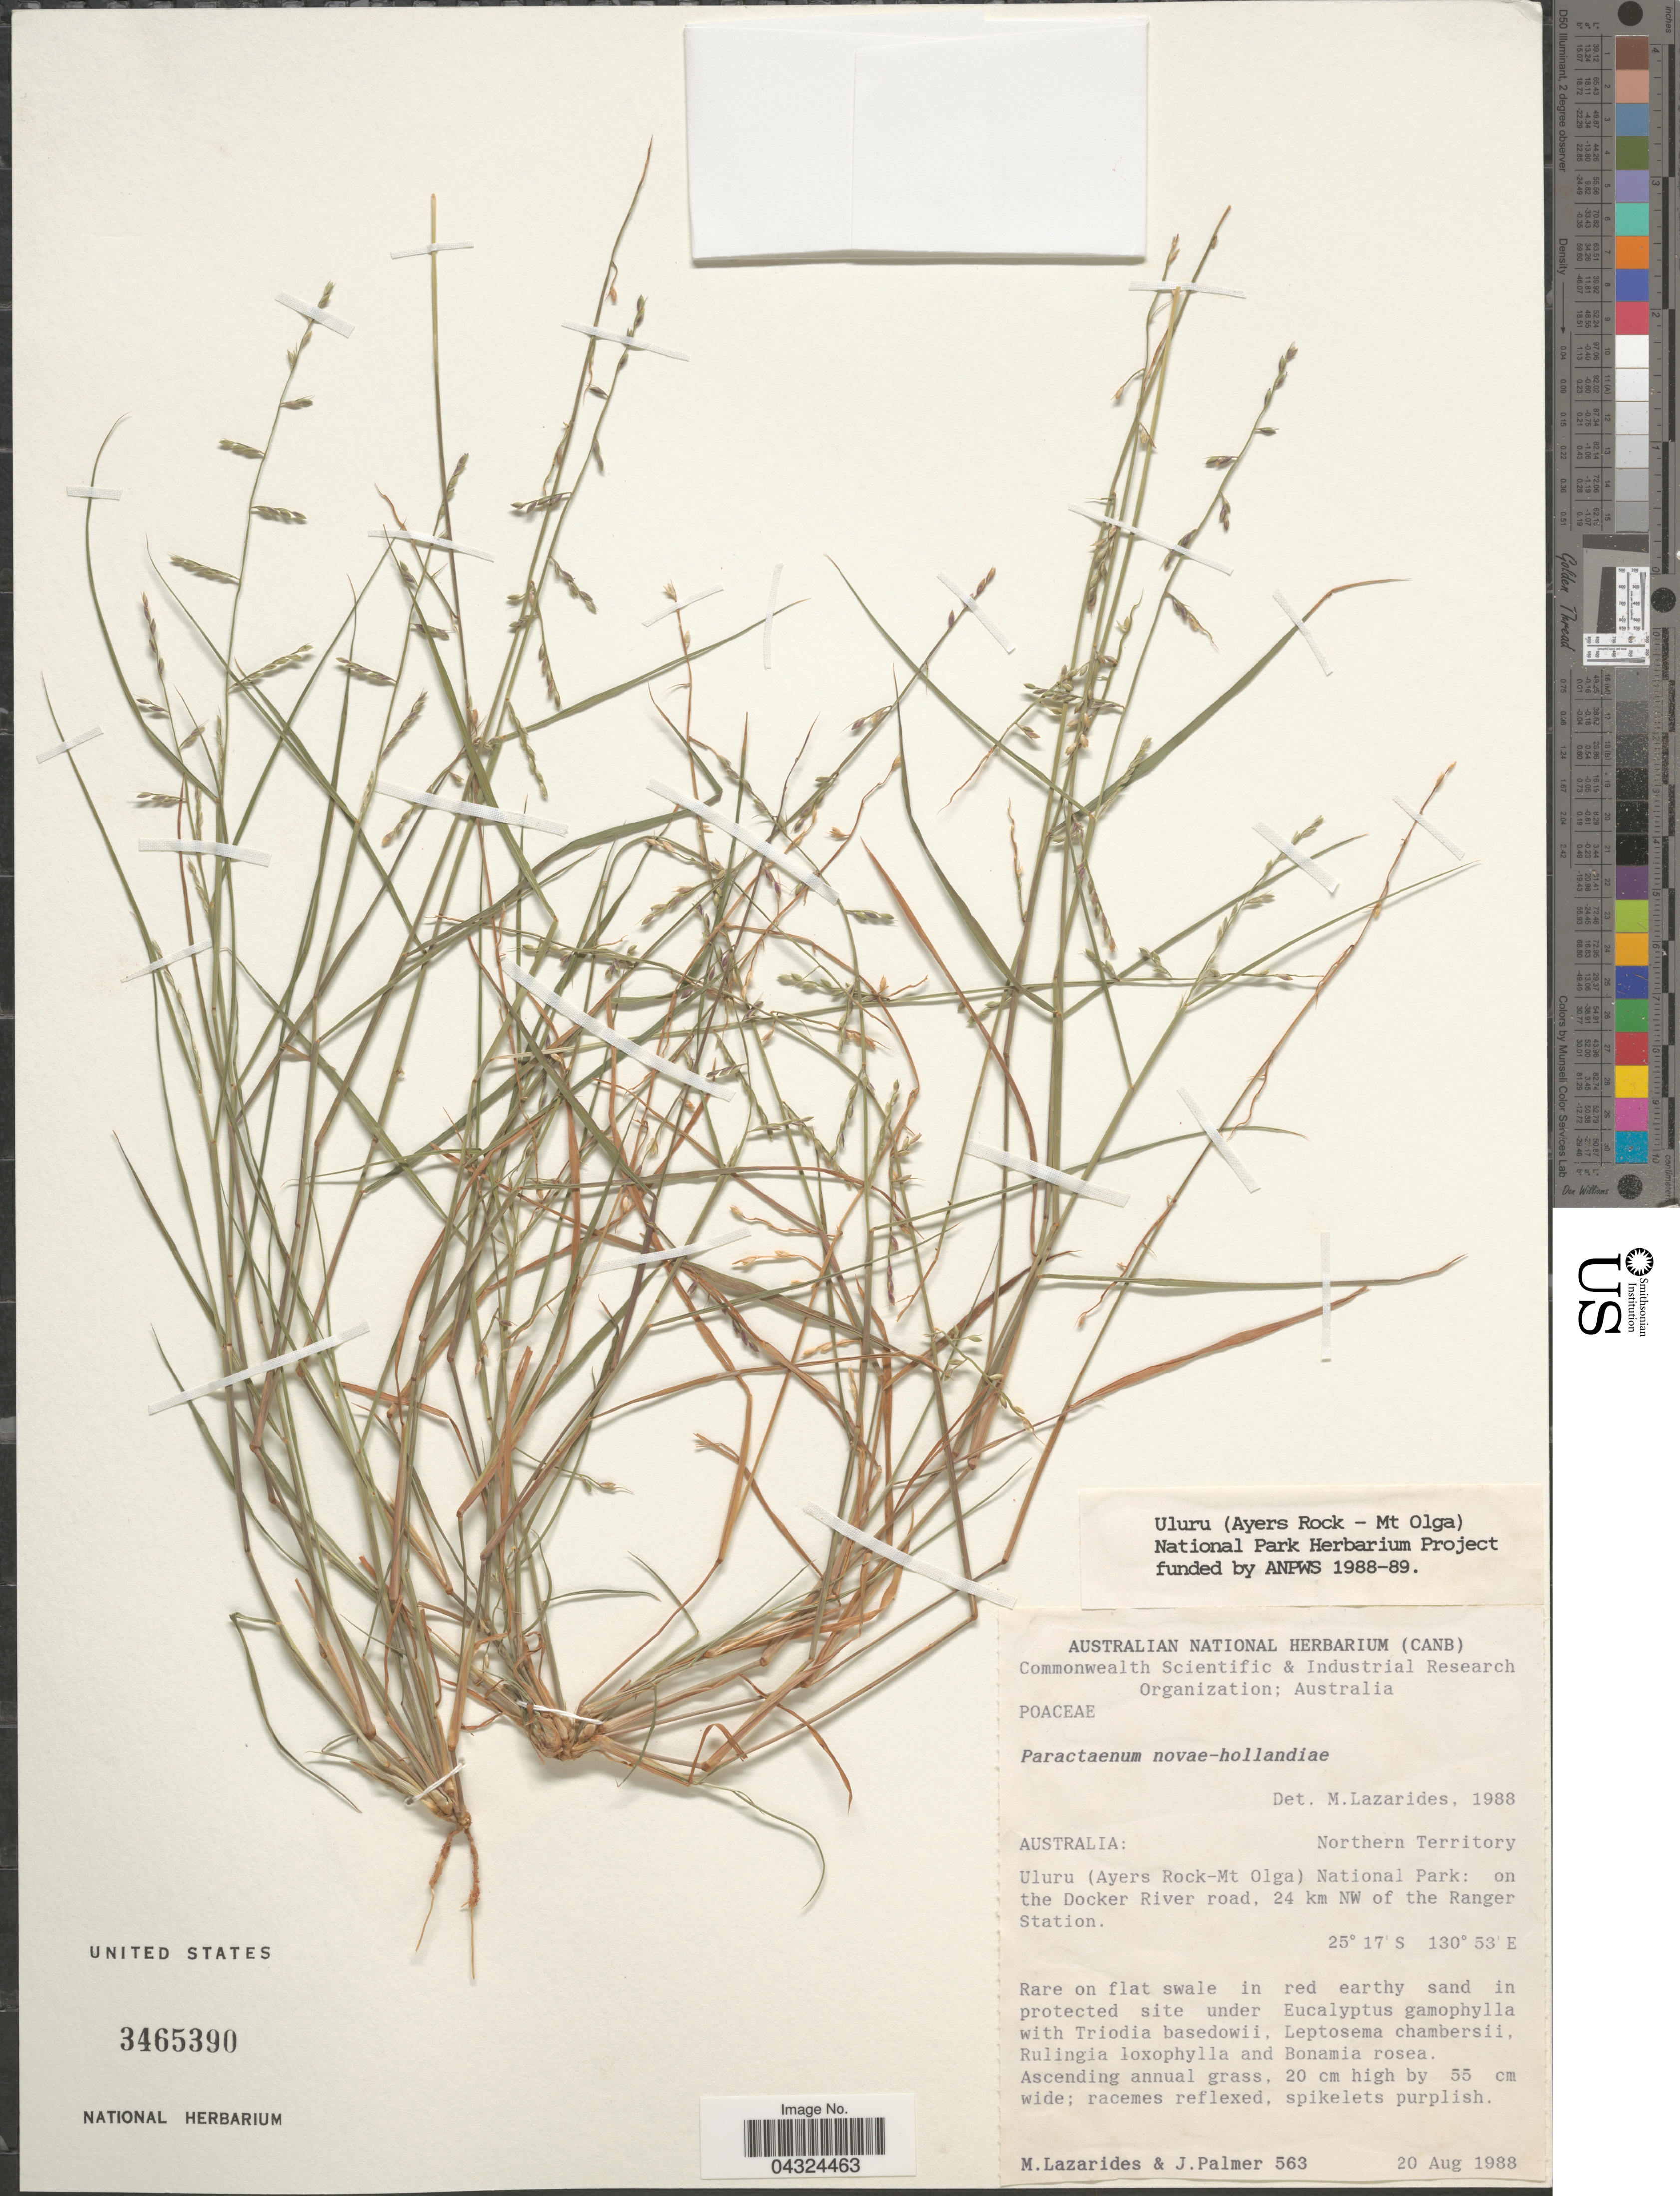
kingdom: Plantae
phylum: Tracheophyta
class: Liliopsida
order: Poales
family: Poaceae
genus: Paractaenum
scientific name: Paractaenum novae-hollandiae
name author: P. Beauv.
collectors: M. Lazarides & J. Palmer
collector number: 563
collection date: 1988-08-20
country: Australia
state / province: Northern Territory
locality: Uluru (Ayers Rock-Mt Olga) National Park: on the Docker River road, 24 km NW of the Ranger Station.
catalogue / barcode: US 3465390